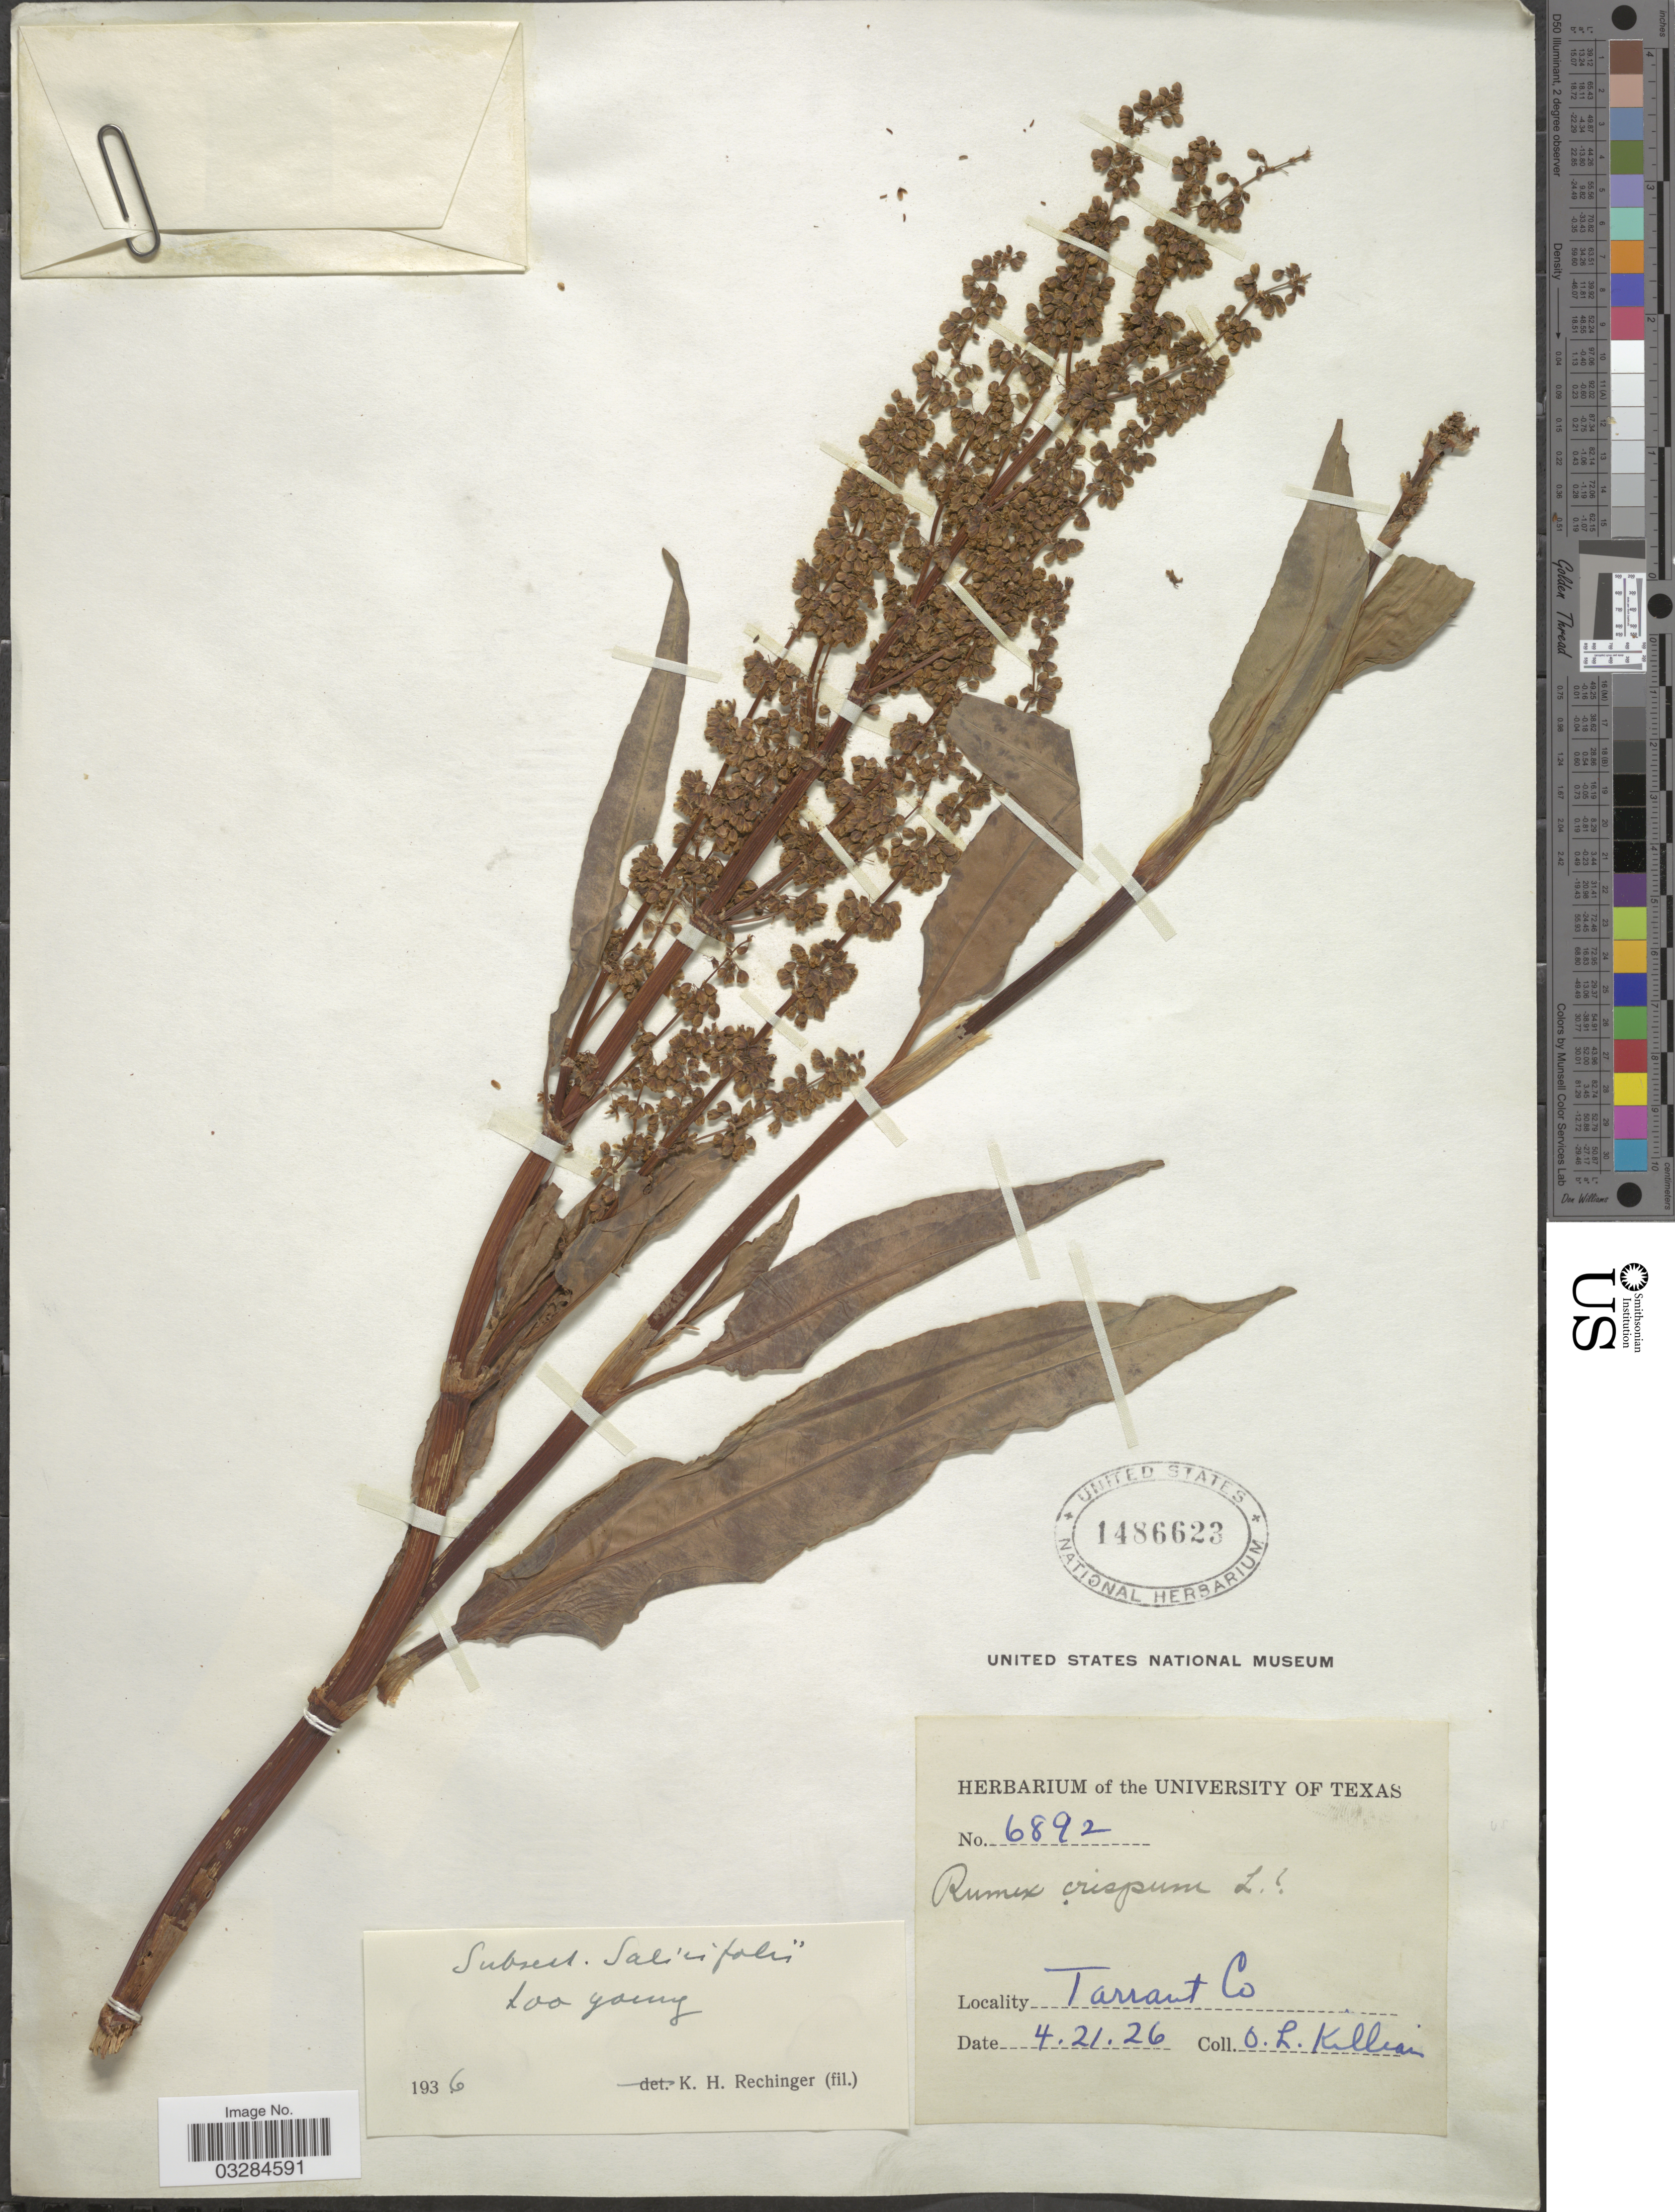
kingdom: Plantae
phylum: Tracheophyta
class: Magnoliopsida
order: Caryophyllales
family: Polygonaceae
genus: Rumex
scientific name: Rumex salicifolius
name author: Weinm.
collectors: O. Killian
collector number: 6892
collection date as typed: Transcribed d/m/y: 21/4/26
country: United States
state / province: Texas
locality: Tarrant Co.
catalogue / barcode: US 1486623